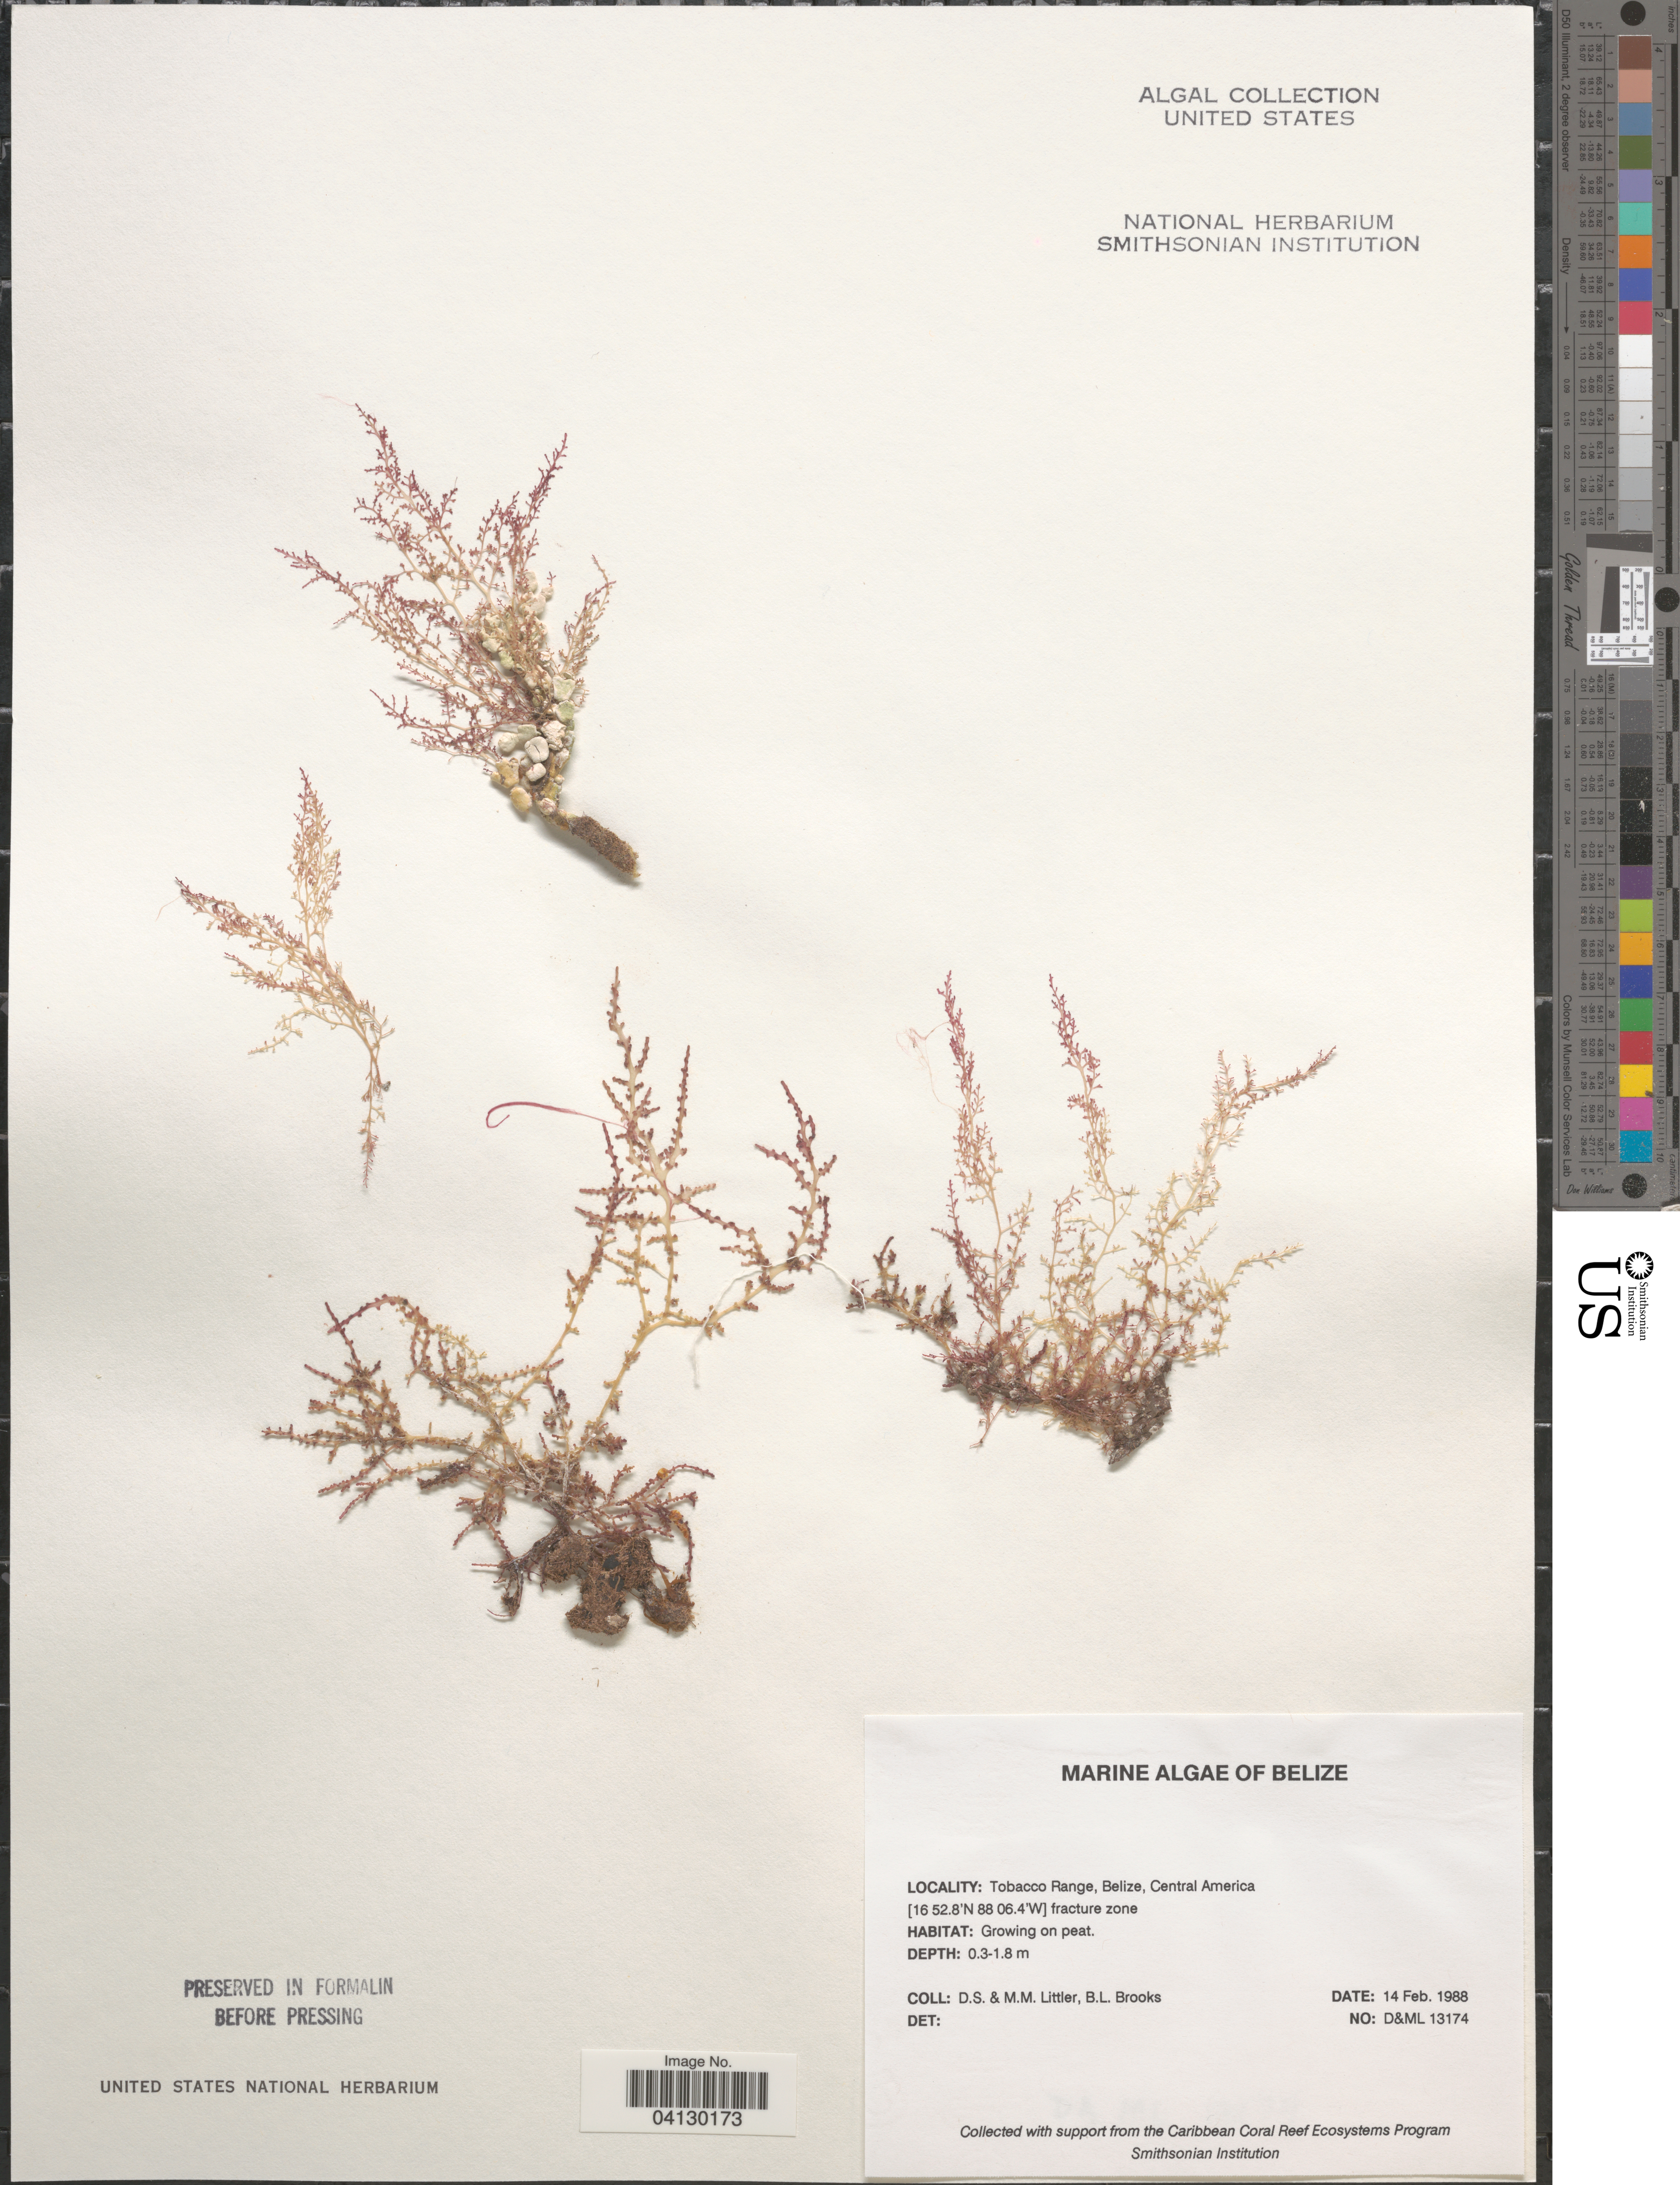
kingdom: Plantae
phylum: Rhodophyta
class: Florideophyceae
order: Corallinales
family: Corallinaceae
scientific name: Crustose Coralline Algae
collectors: D. S. Littler & B. Brooks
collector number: D&ML 13174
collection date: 1988-02-14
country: Belize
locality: Tobacco Range. Fracture zone.